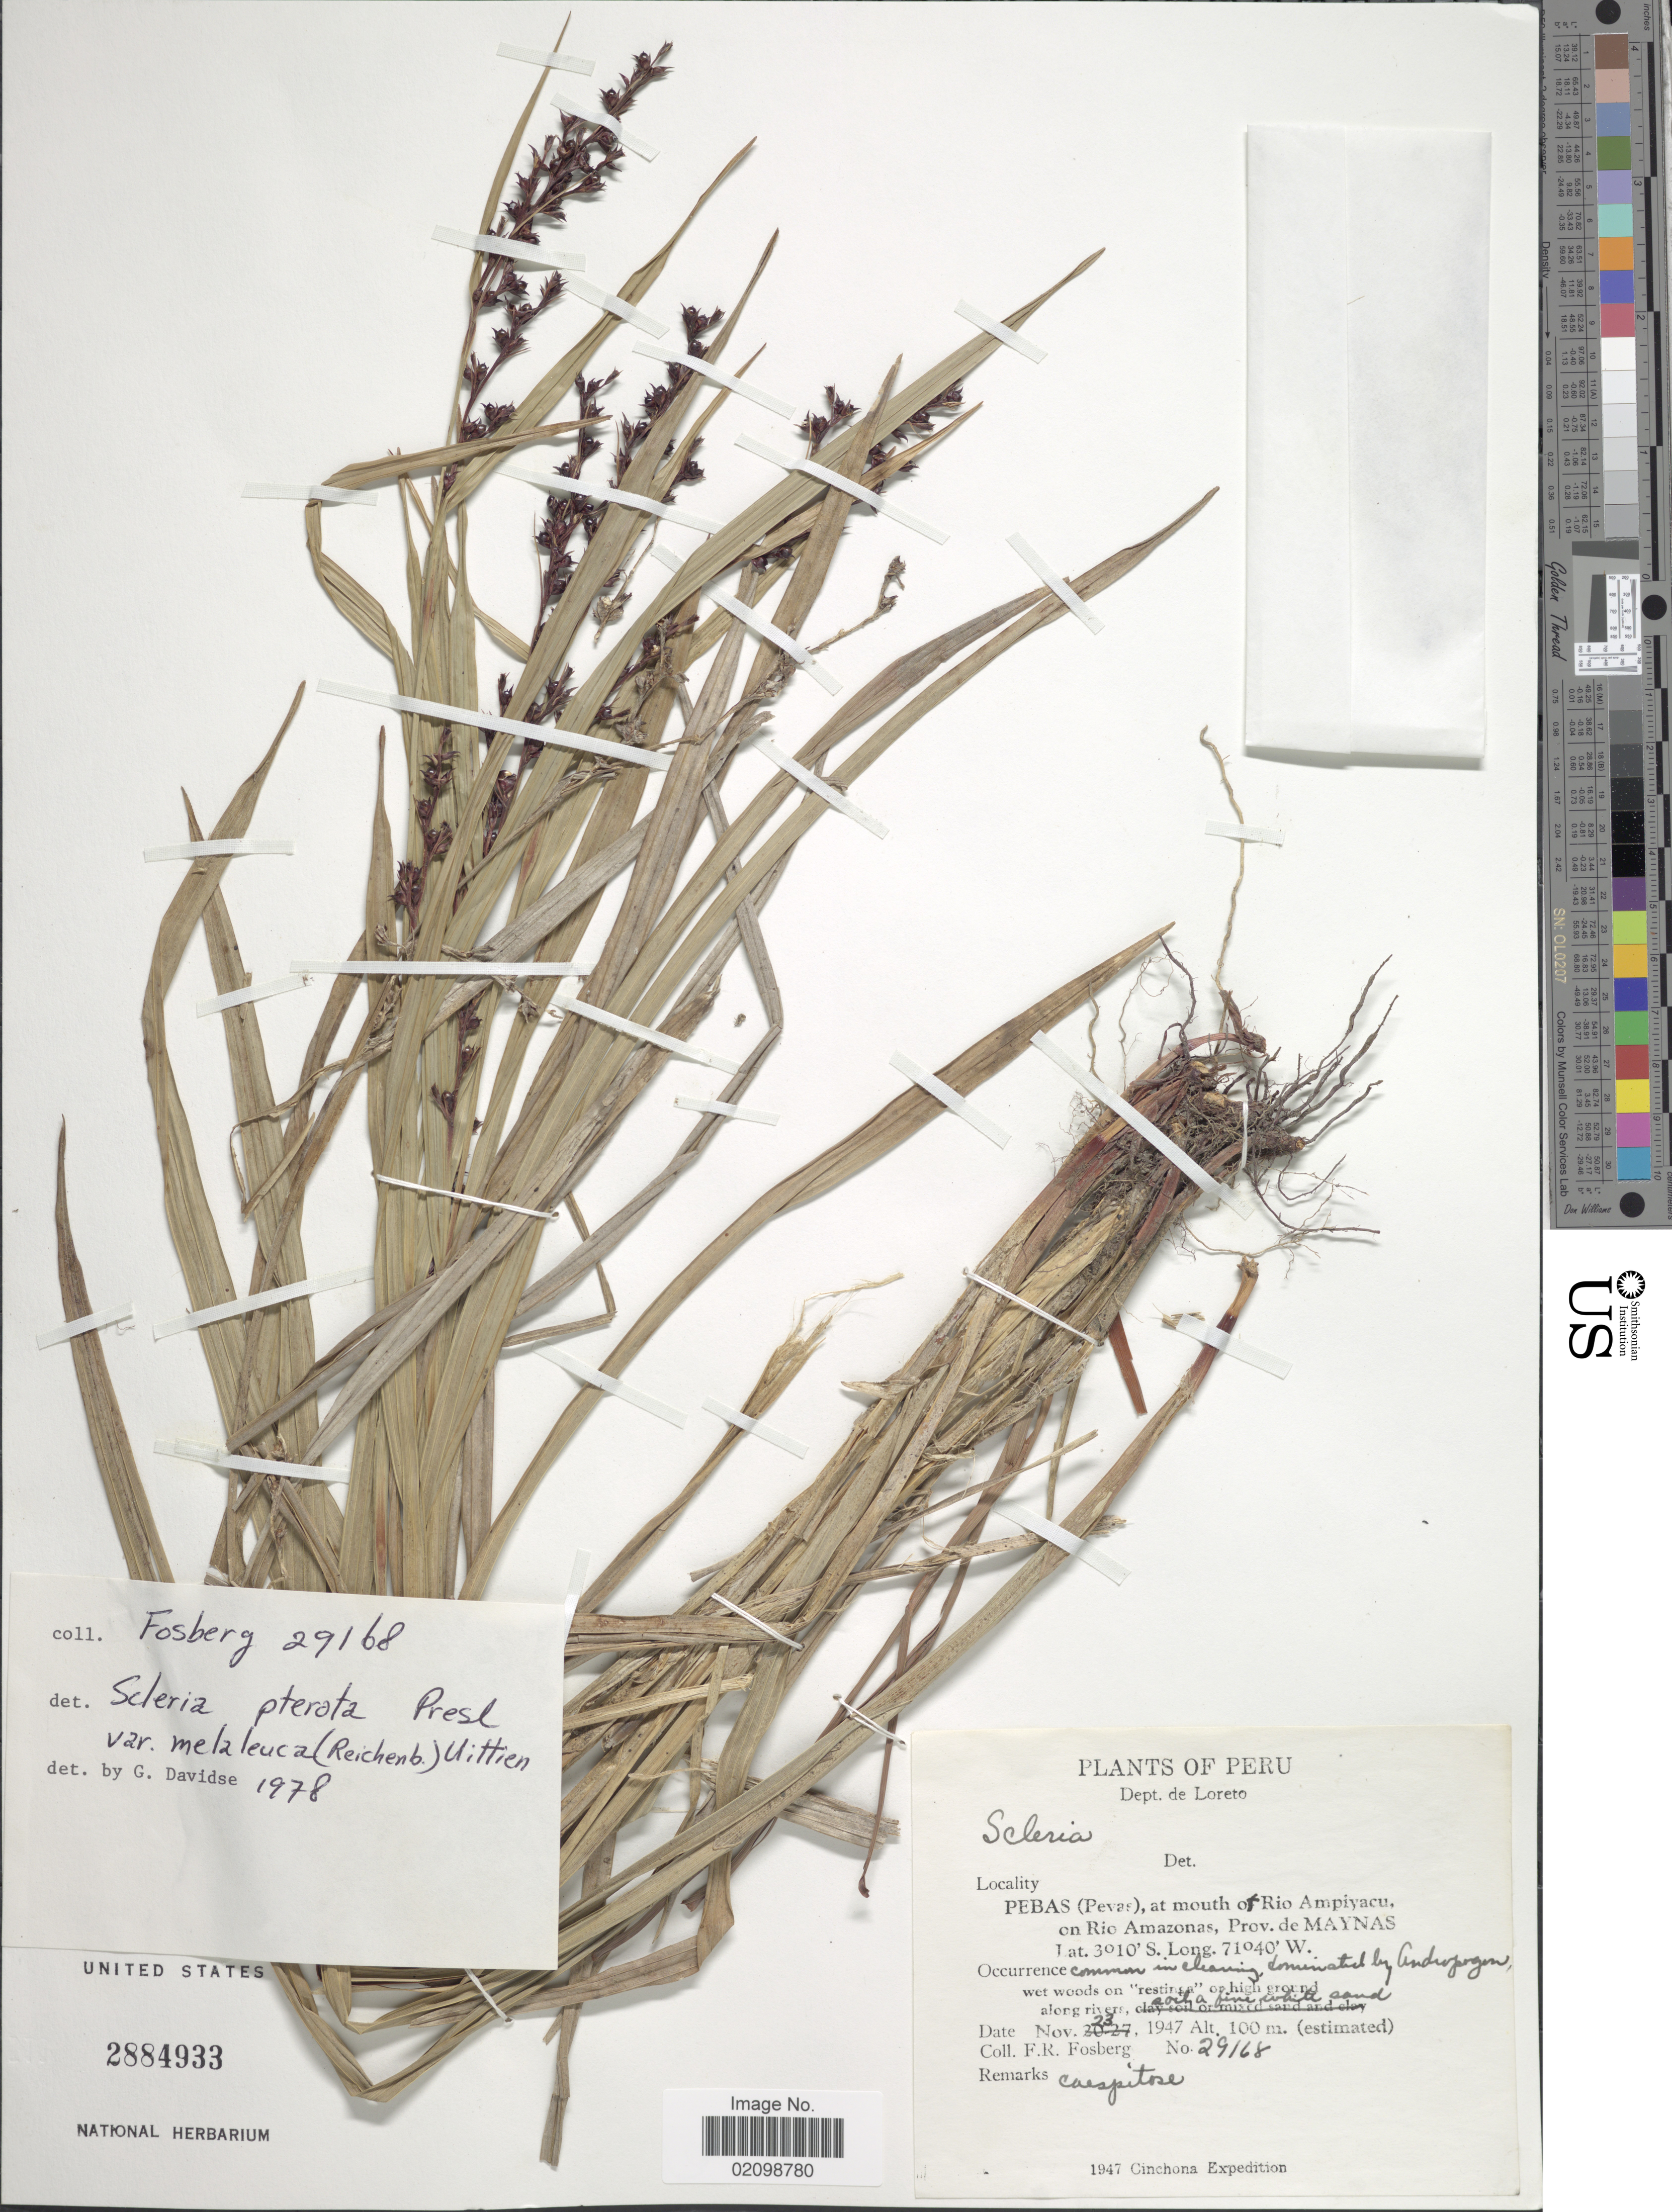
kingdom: Plantae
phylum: Tracheophyta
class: Liliopsida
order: Poales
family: Cyperaceae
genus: Scleria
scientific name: Scleria gaertneri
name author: Raddi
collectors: F. R. Fosberg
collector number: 29168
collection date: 1947-11-23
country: Peru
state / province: Loreto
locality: Dept. de Loreto, Pebas (Pevas) , at mouth of Rio Amoiyacu, on Rio Amazonas, Prov, de Maynas.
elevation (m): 100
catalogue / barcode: US 2884933